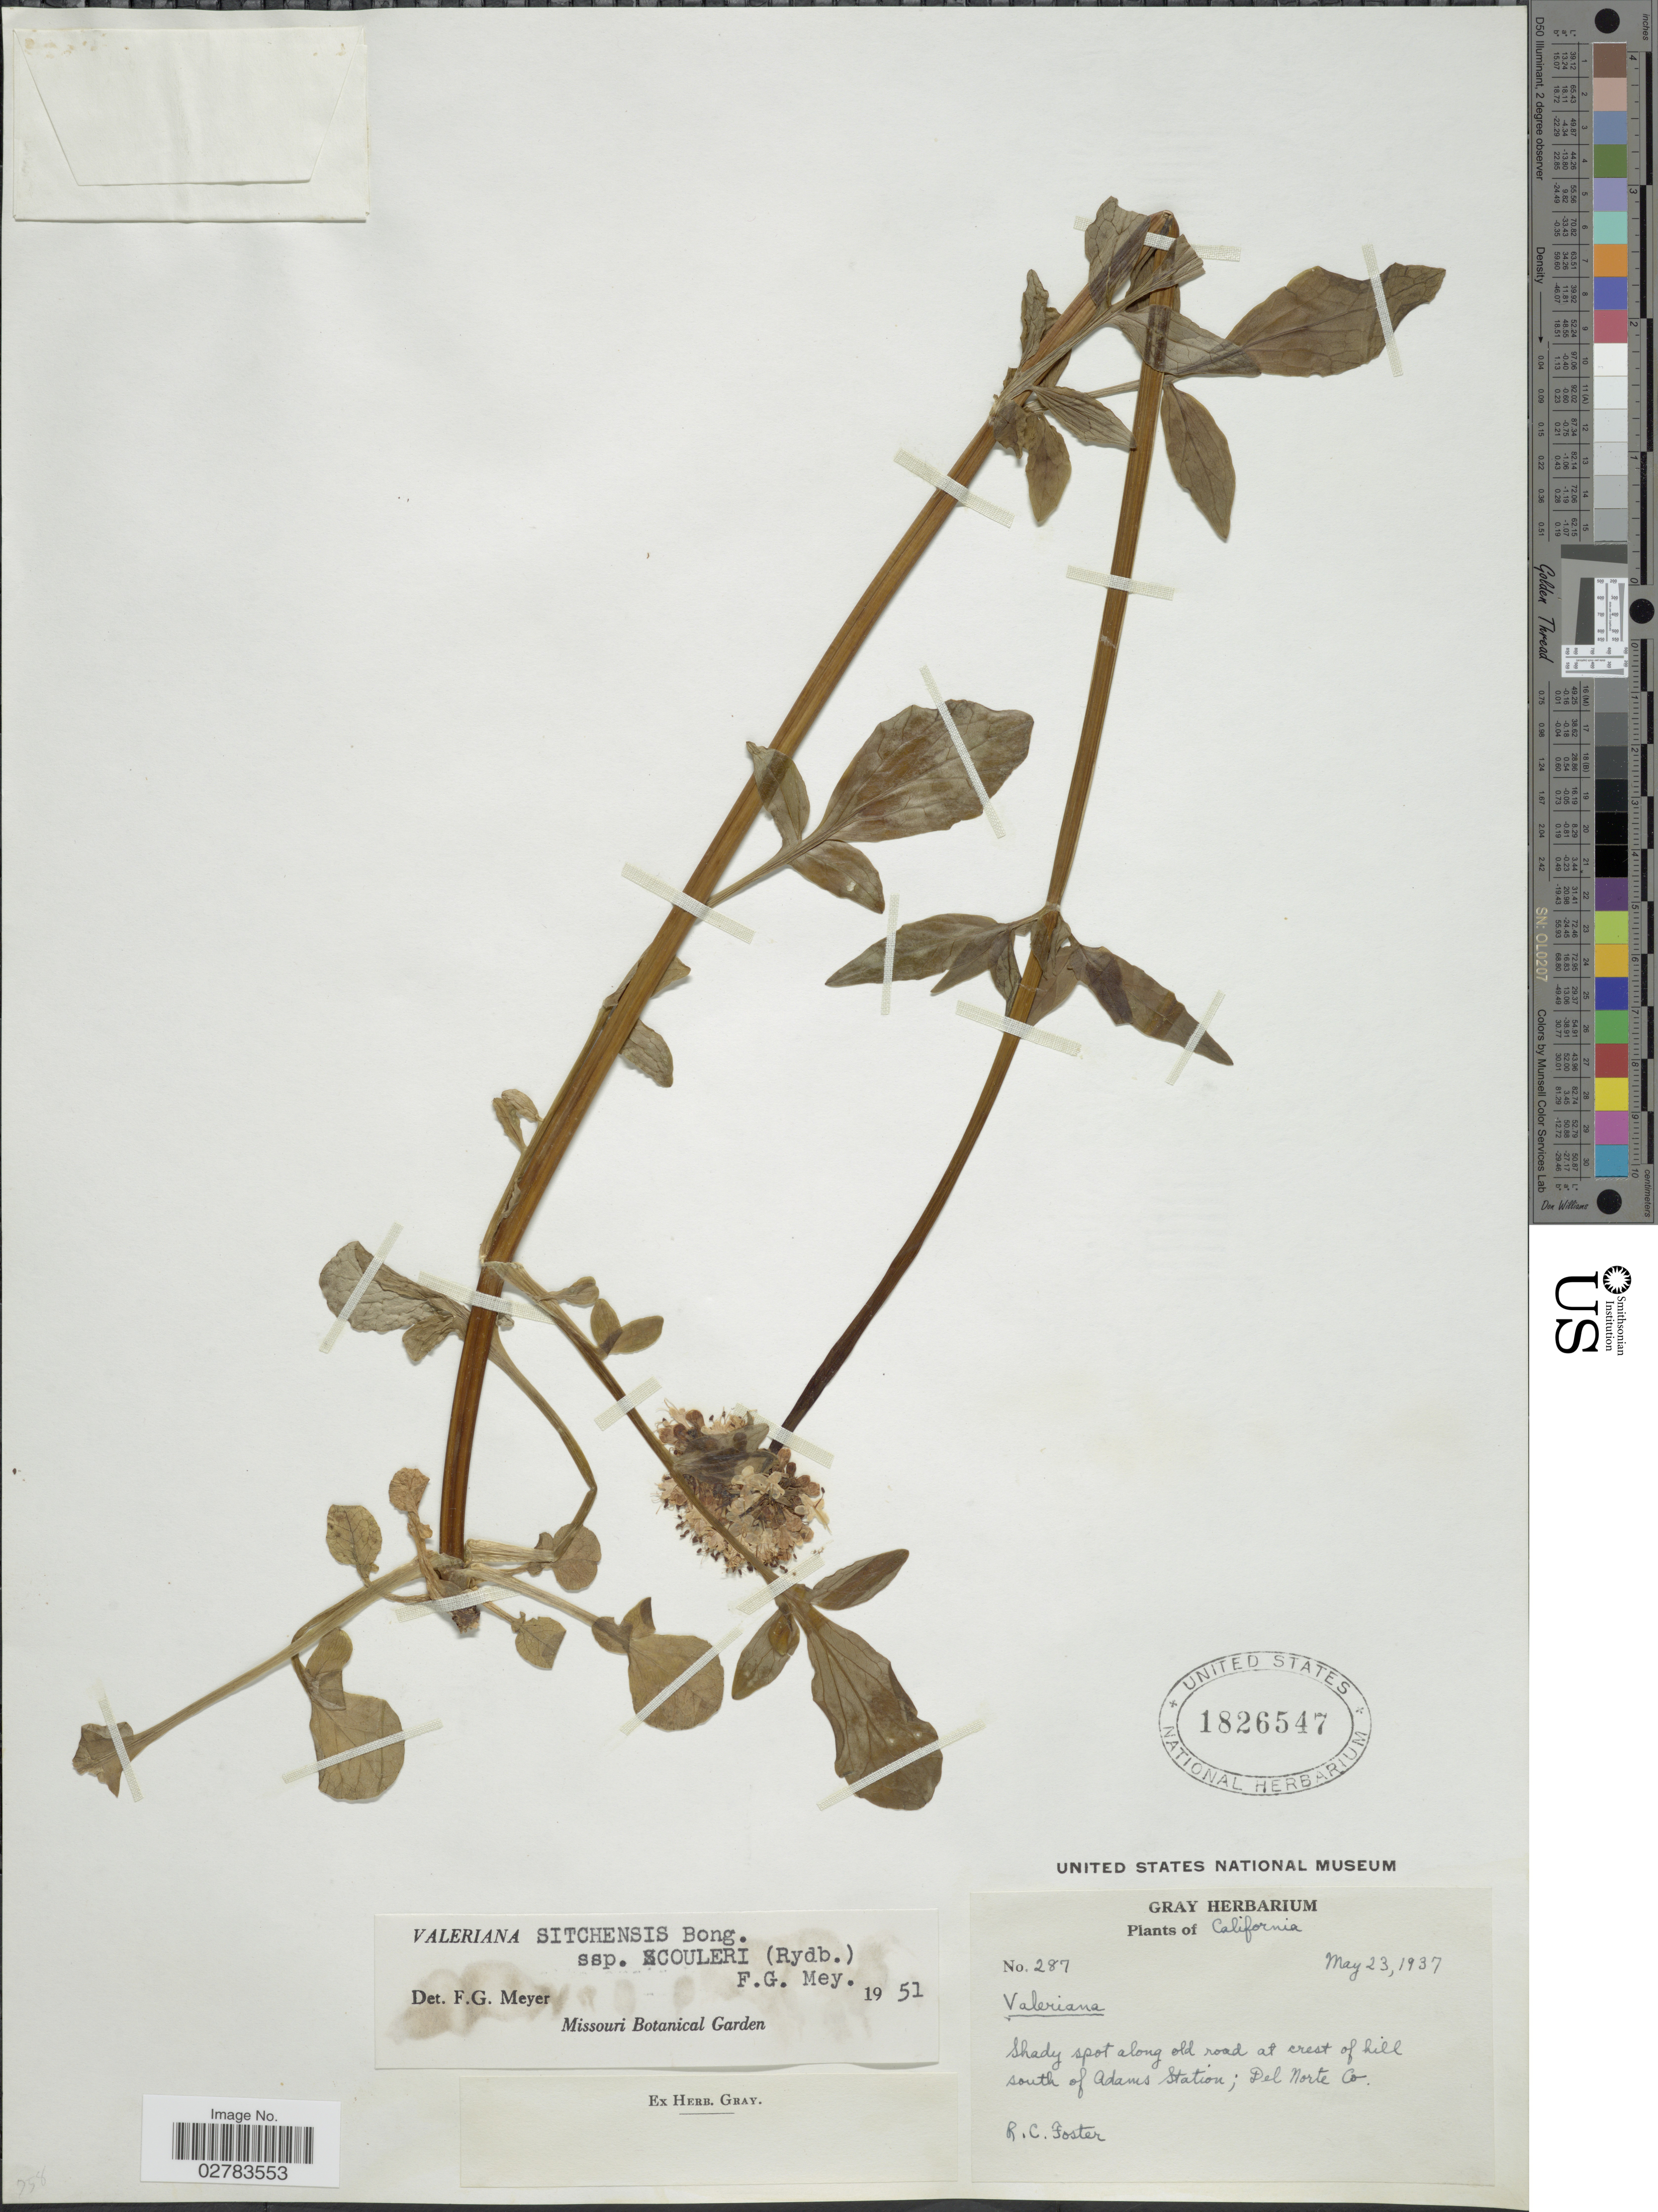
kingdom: Plantae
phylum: Tracheophyta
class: Magnoliopsida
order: Dipsacales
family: Caprifoliaceae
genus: Valeriana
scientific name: Valeriana sitchensis subsp. scouleri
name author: (Rydb.) F.G. Mey.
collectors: R. C. Foster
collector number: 287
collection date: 1937-05-23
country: United States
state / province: California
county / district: Del Norte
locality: Shady spot along old road at crest of hill south of Adams Station; Del Norte Co.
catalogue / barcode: US 1826547